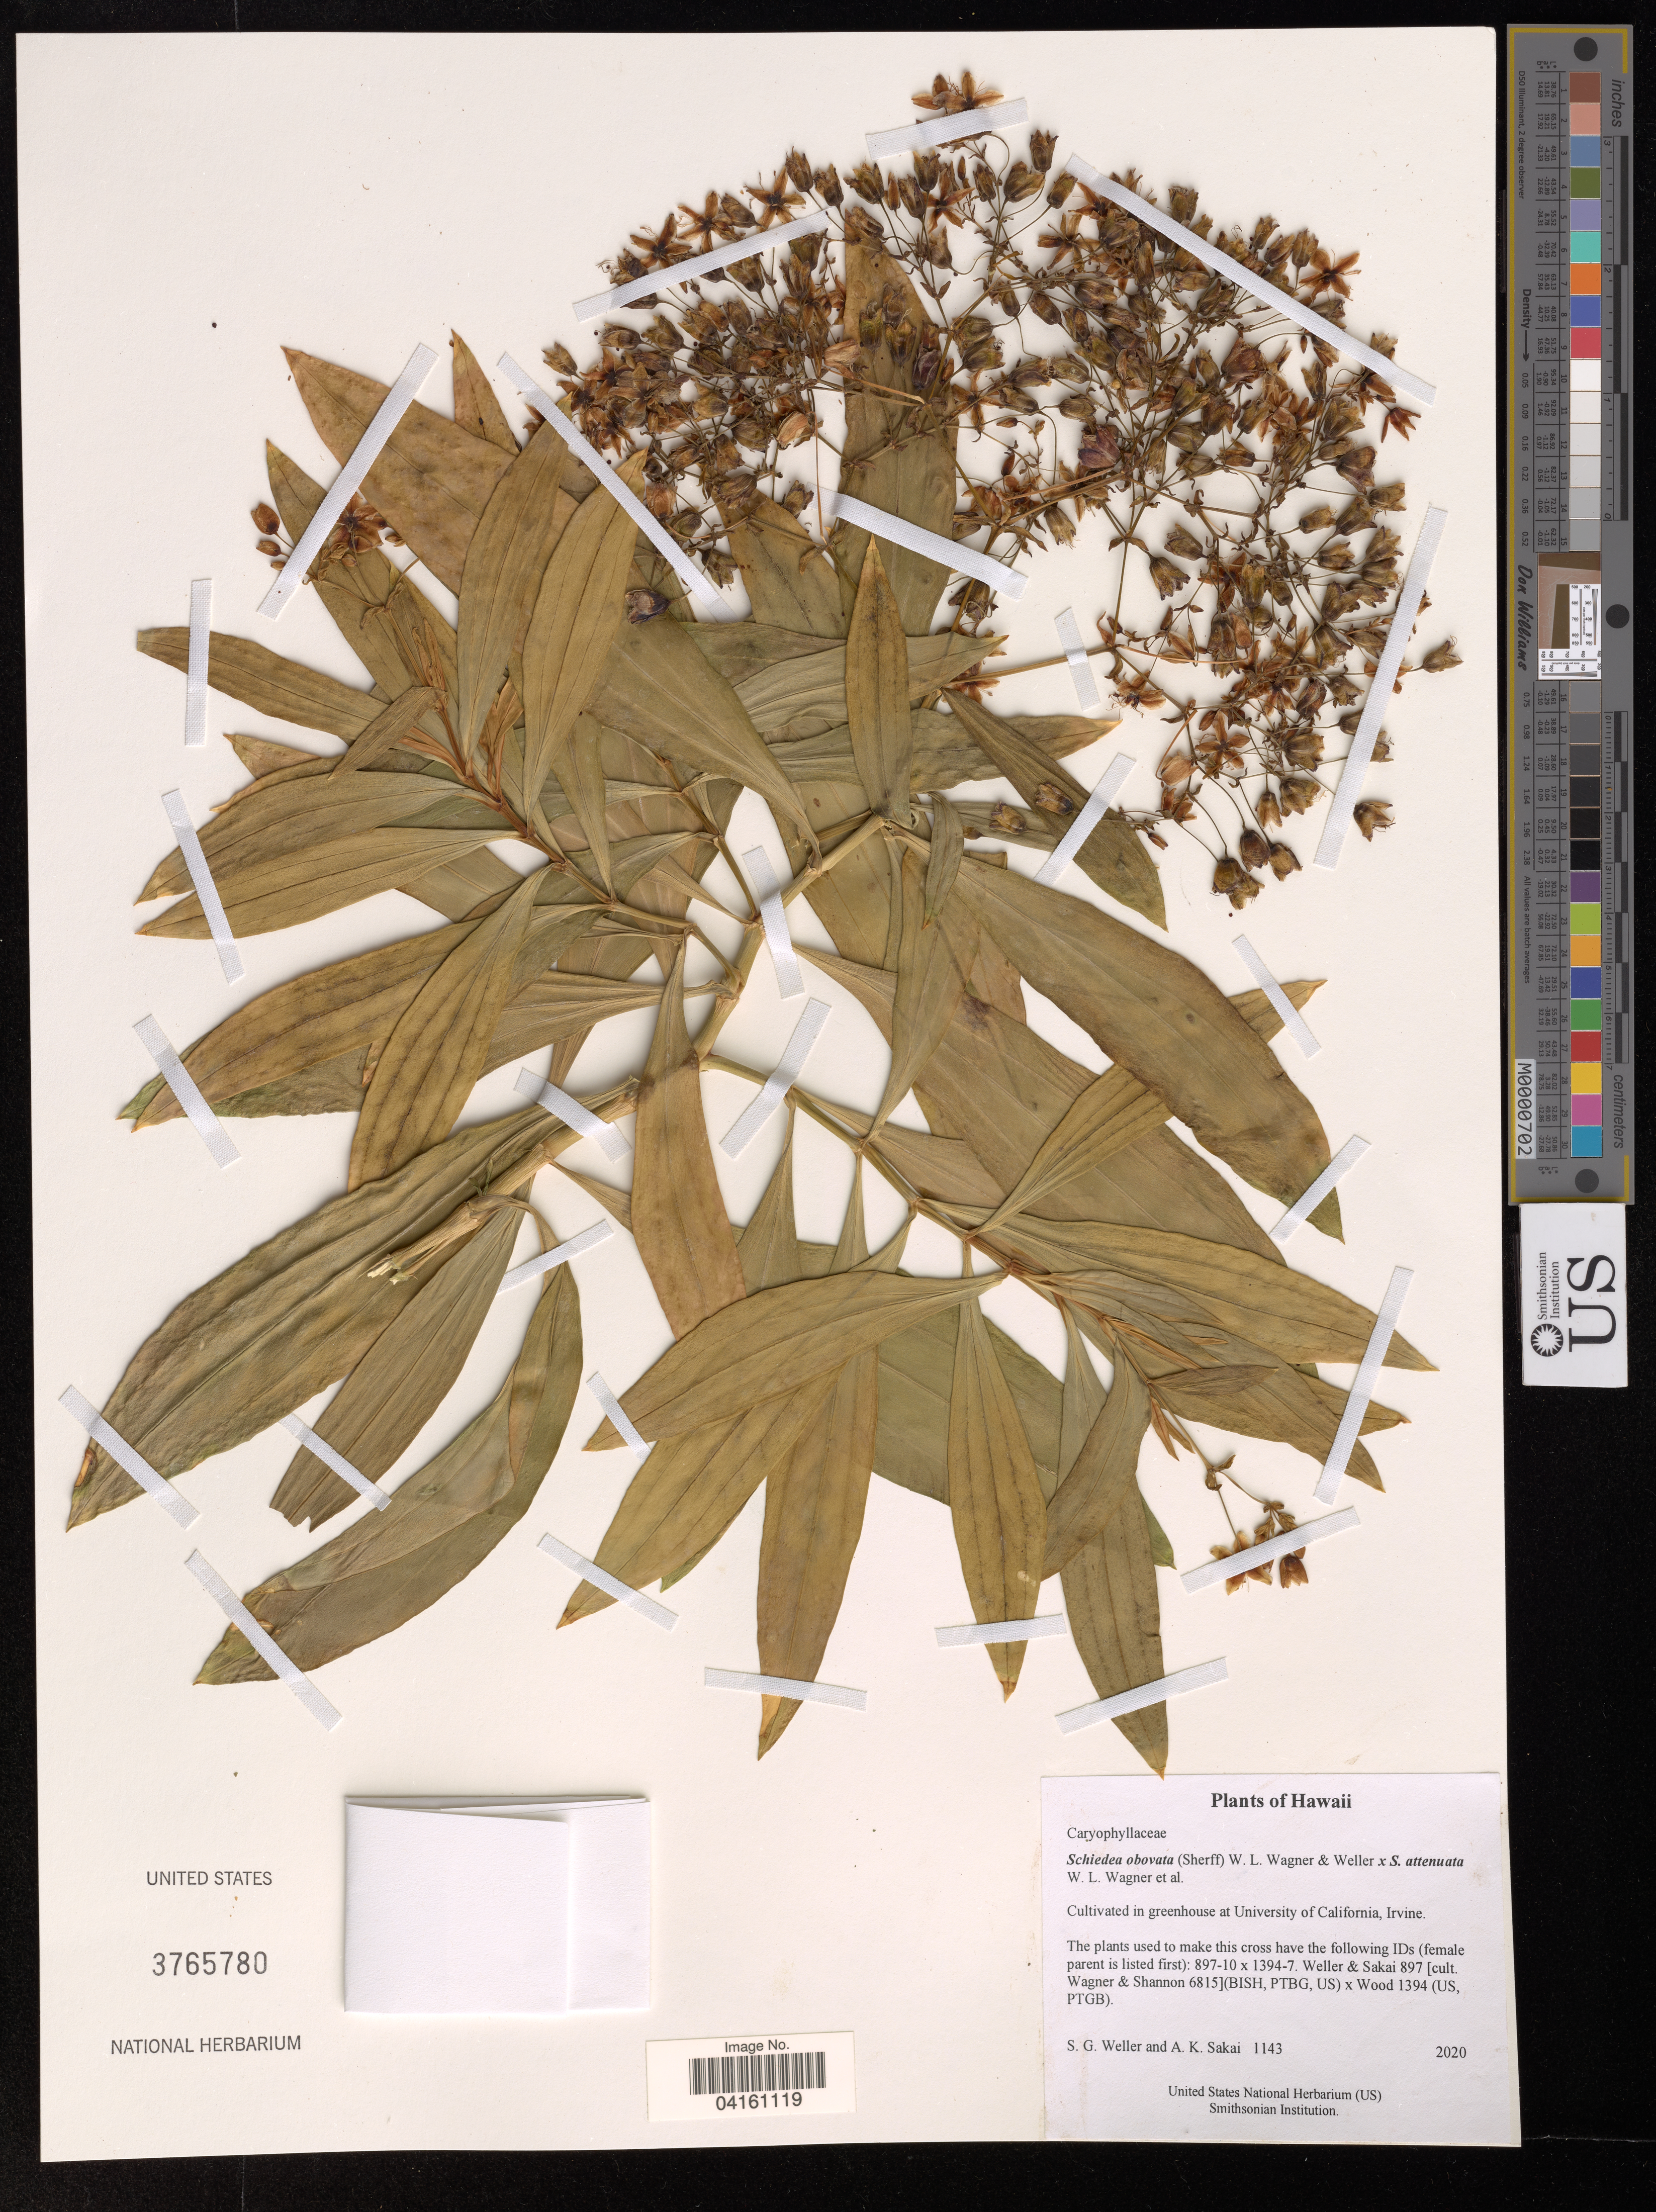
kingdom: Plantae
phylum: Tracheophyta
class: Magnoliopsida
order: Caryophyllales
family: Caryophyllaceae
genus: Schiedea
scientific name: Schiedea attenuata x S. obovata (Sherff) W.L. Wagner & Weller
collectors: S. G. Weller & A. Sakai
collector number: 1143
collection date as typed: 2020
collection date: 2020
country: United States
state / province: California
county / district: Orange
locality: Cultivated in greenhouse at University of California, Irvine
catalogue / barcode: US 3765780